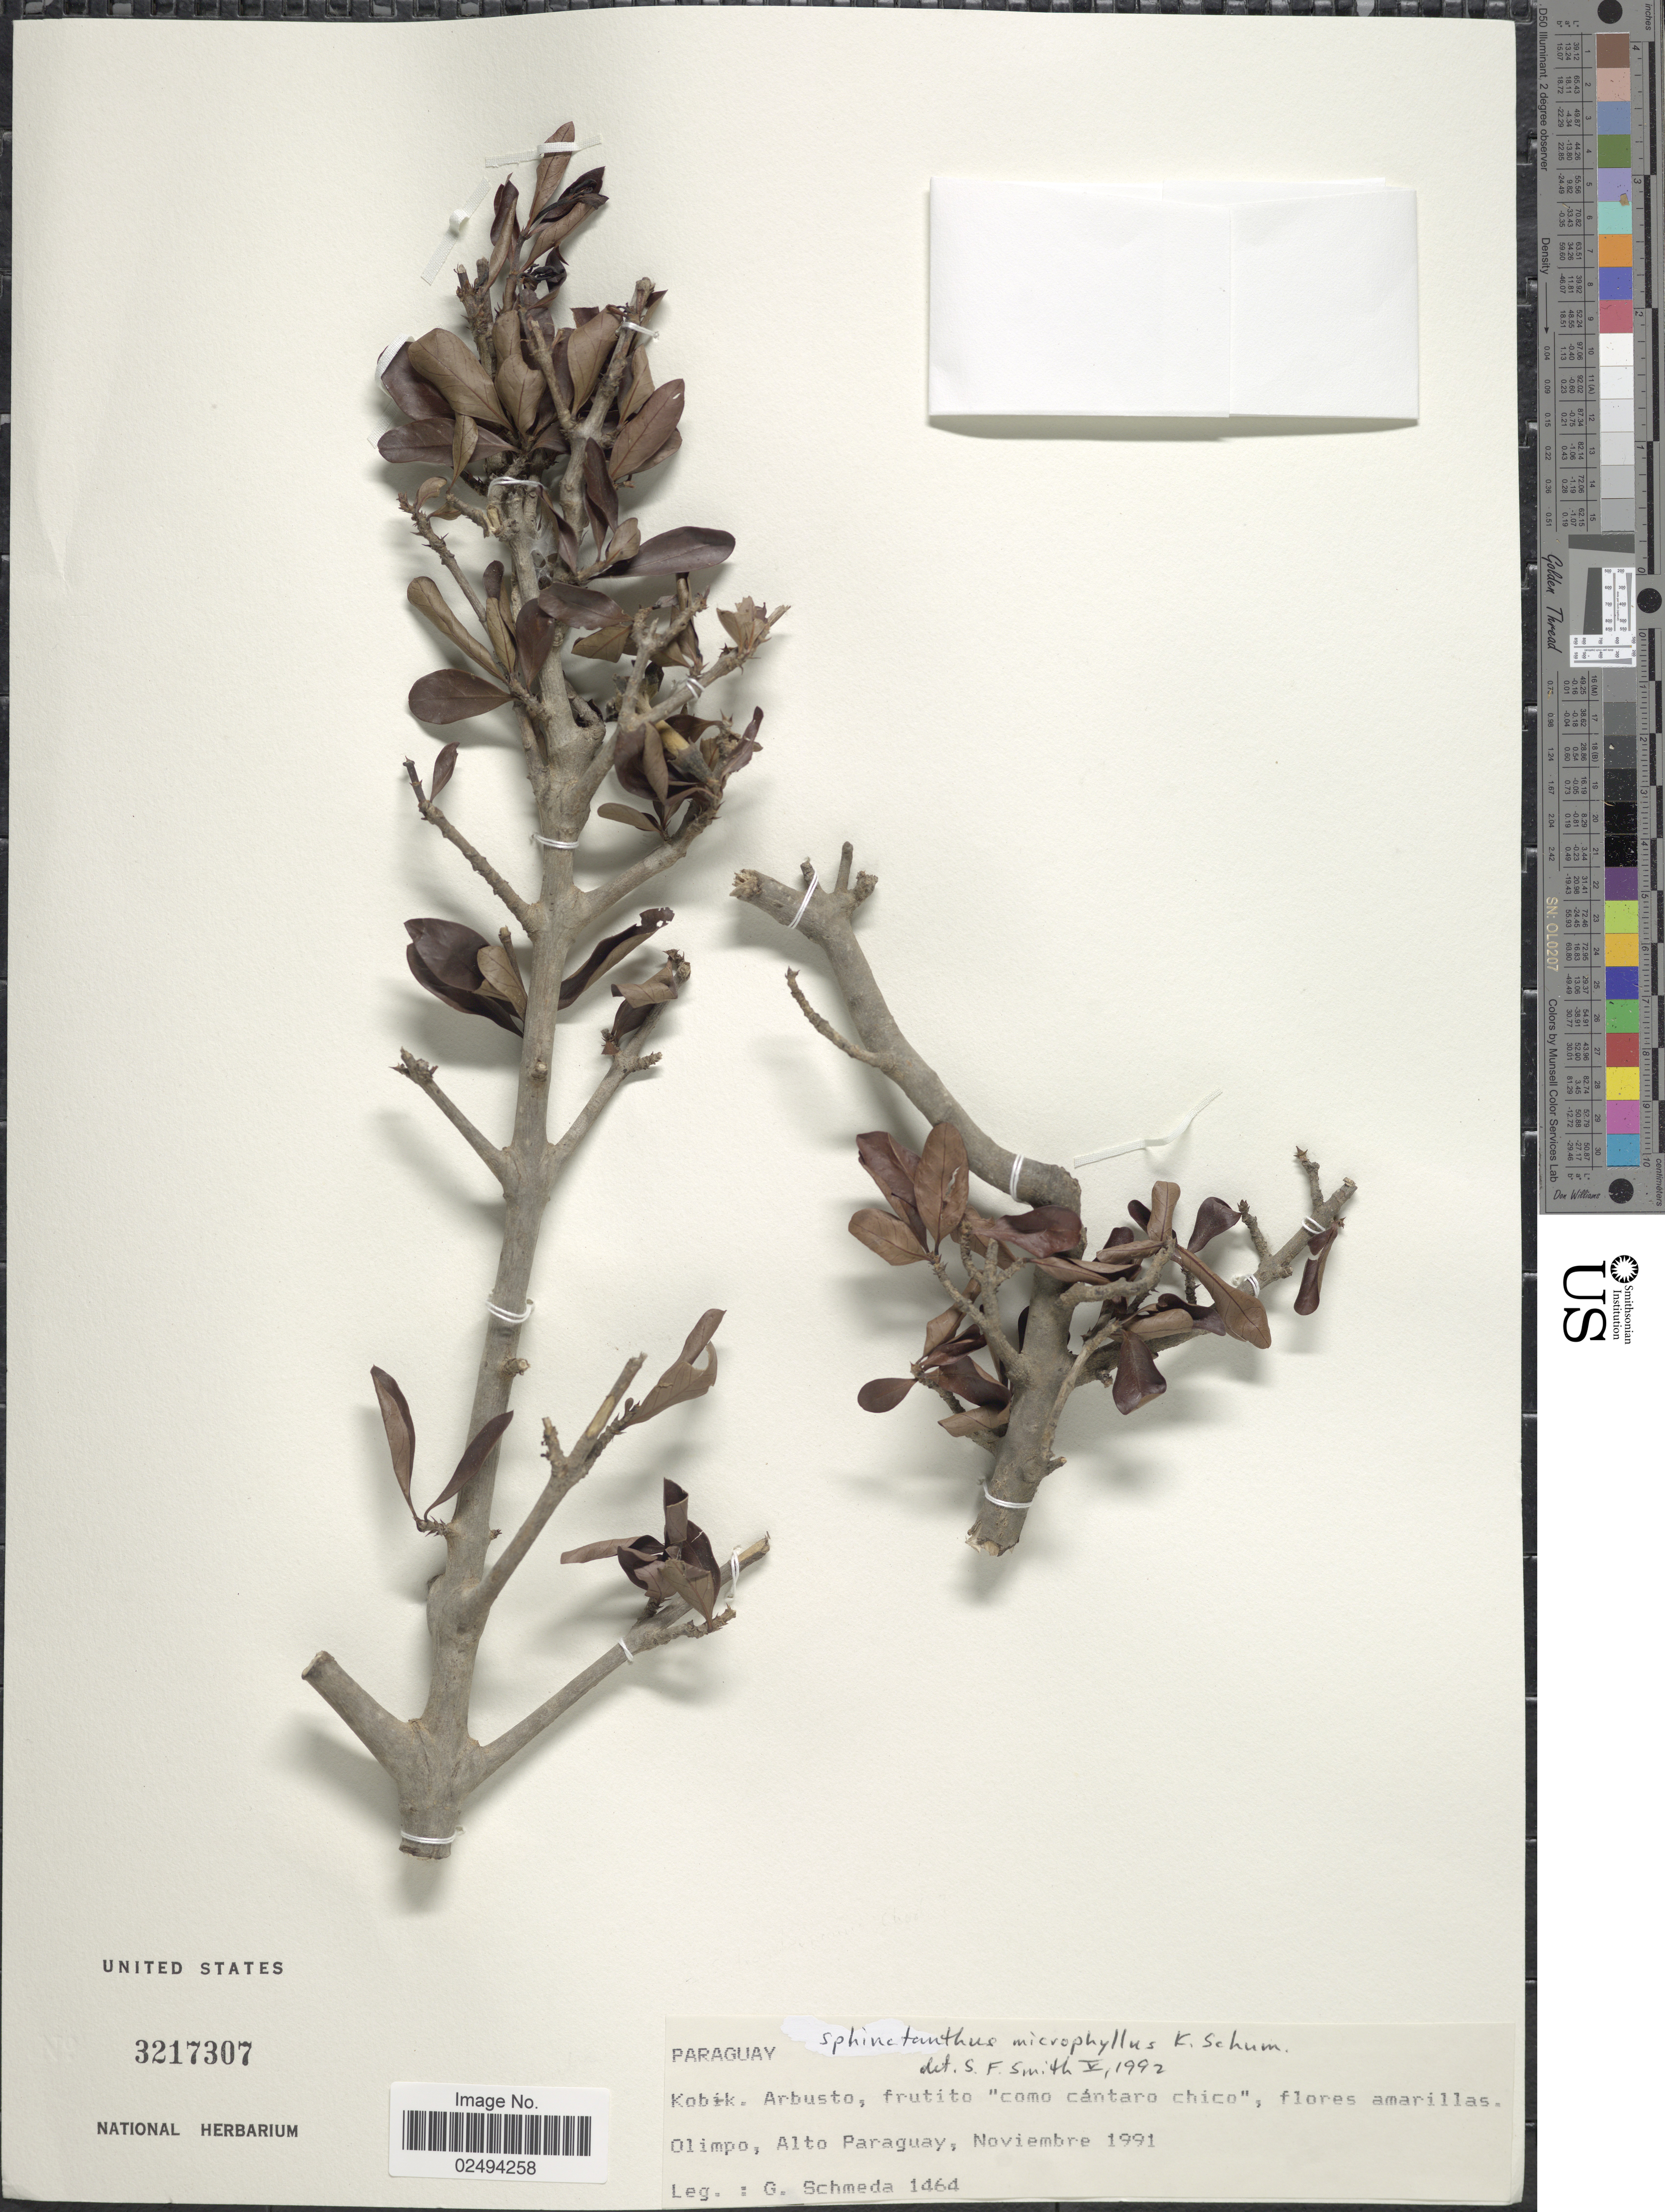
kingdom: Plantae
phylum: Tracheophyta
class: Magnoliopsida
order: Gentianales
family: Rubiaceae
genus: Sphinctanthus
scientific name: Sphinctanthus microphyllus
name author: K. Schum.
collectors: G. Schmeda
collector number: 1464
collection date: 1991-11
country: Paraguay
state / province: Alto Paraguay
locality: Olimpo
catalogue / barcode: US 3217307